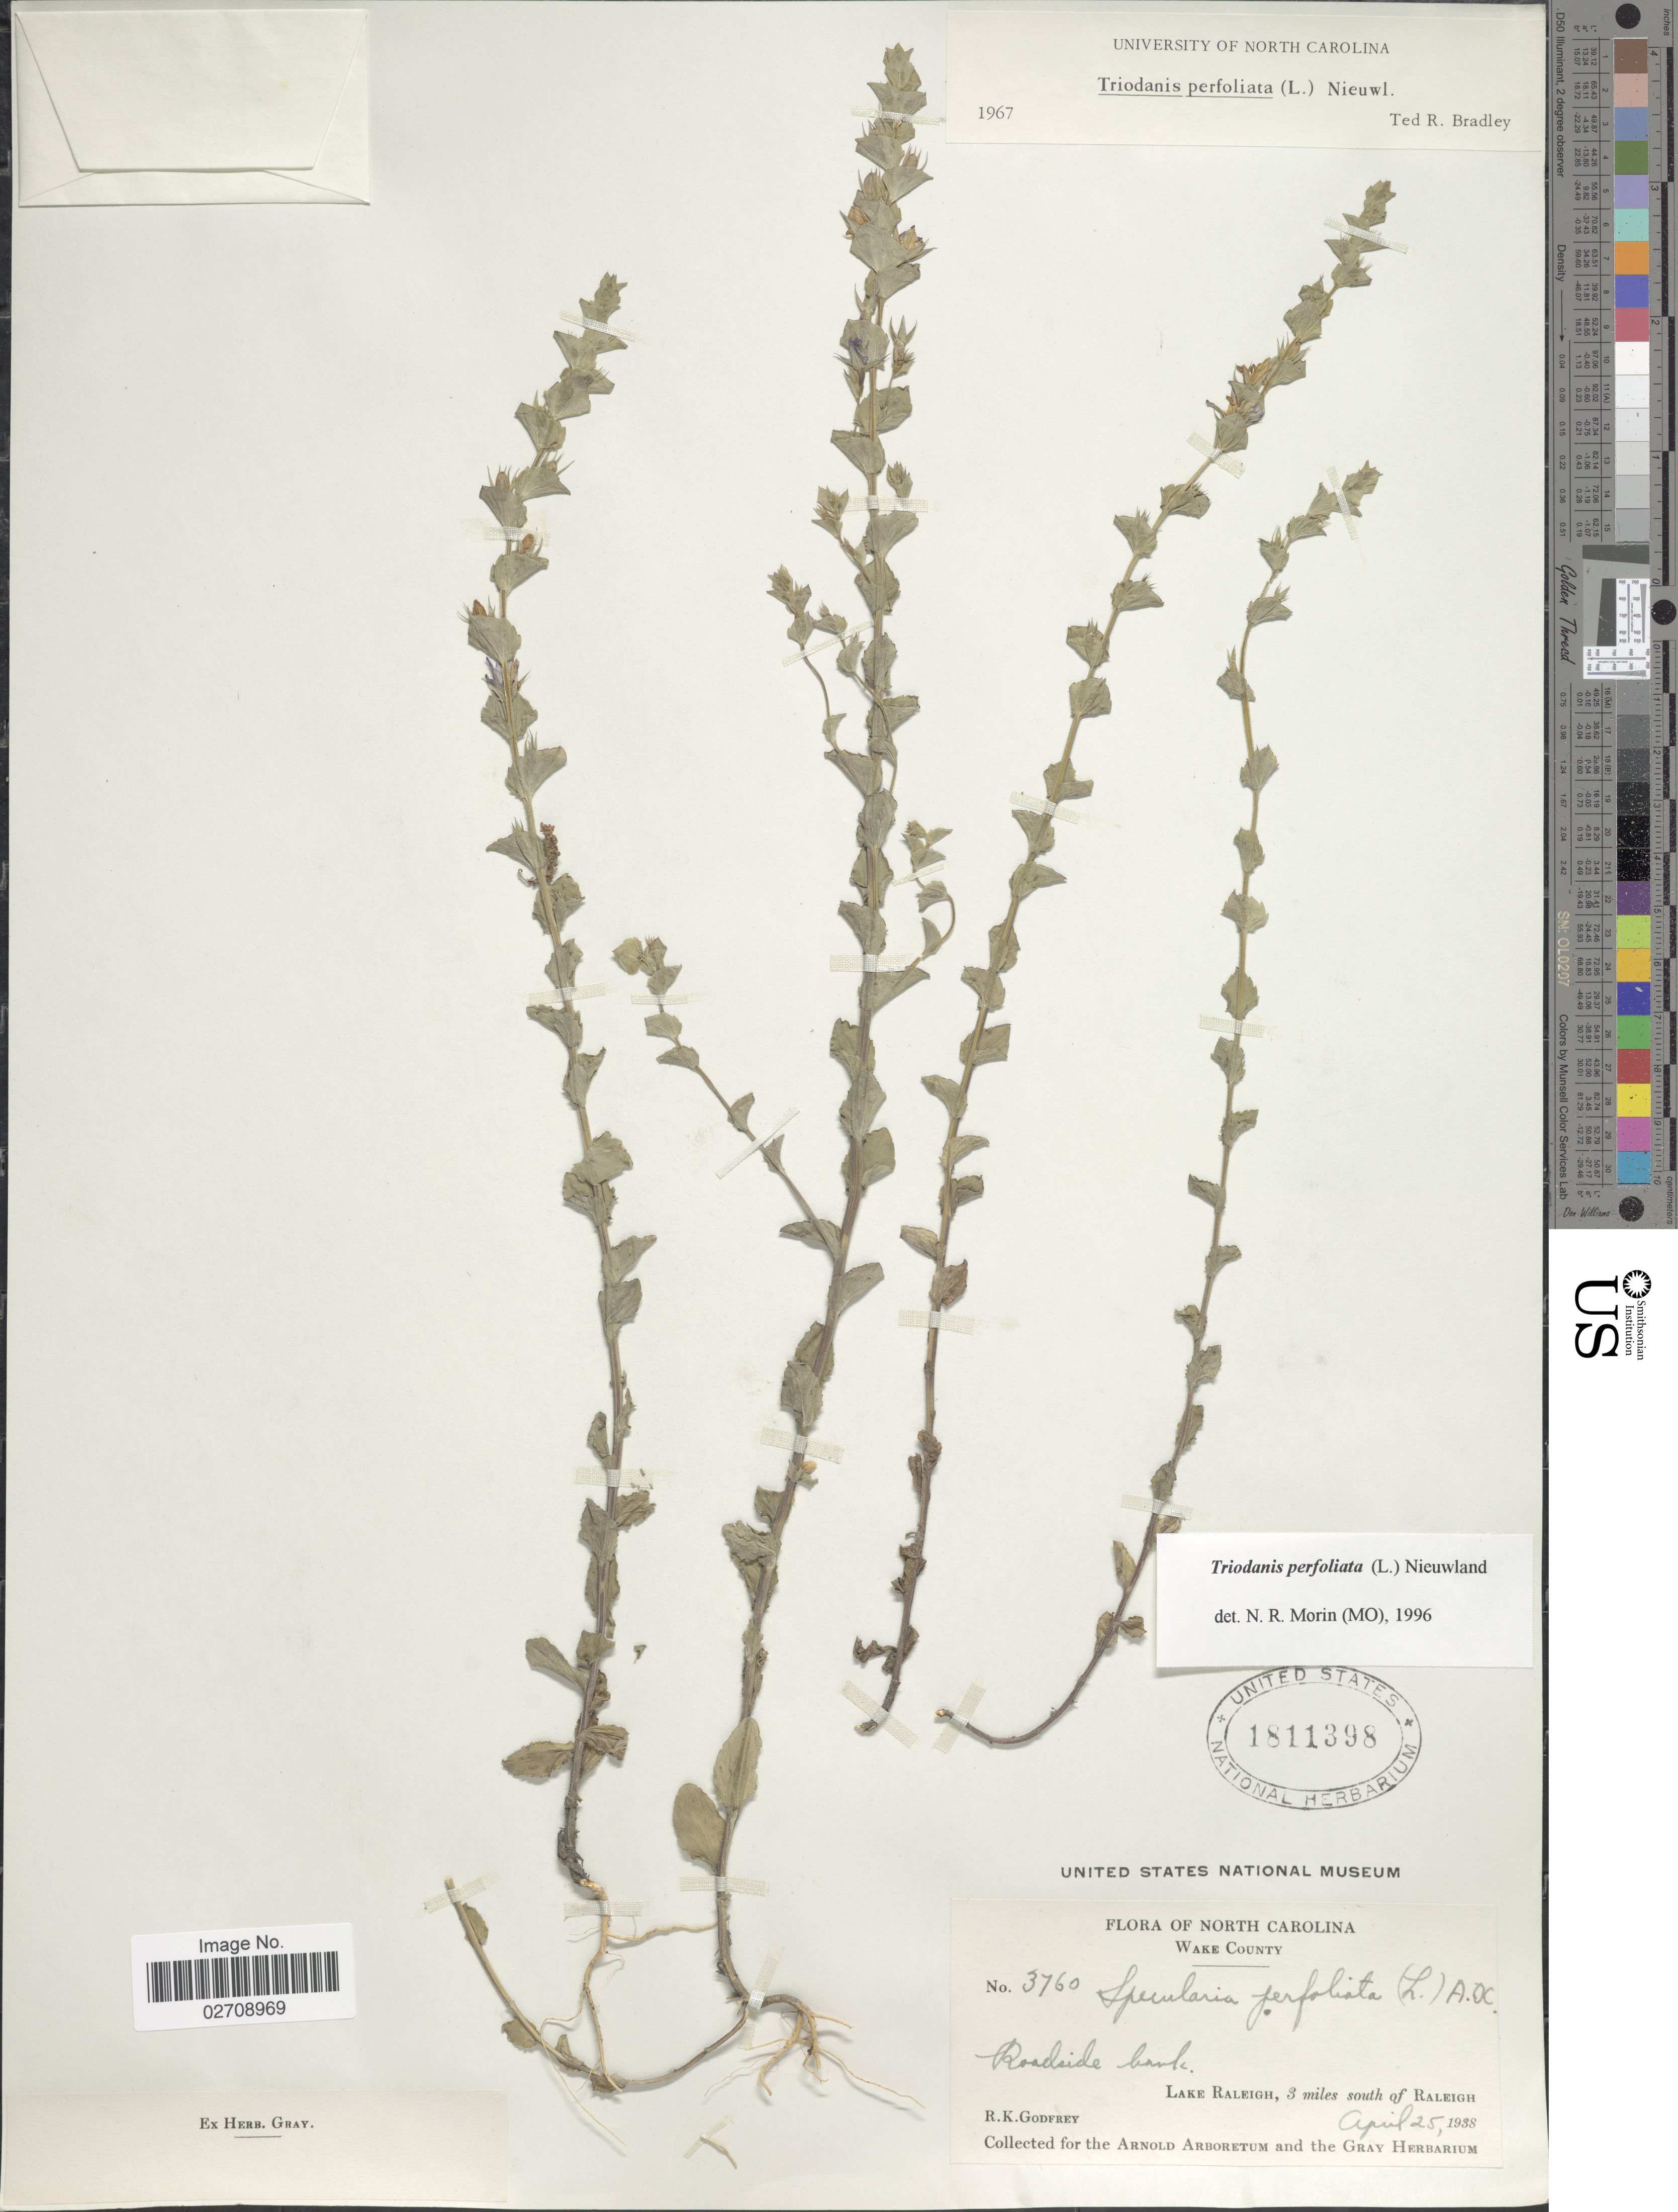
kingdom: Plantae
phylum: Tracheophyta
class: Magnoliopsida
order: Asterales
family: Campanulaceae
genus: Triodanis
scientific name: Triodanis perfoliata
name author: (L.) Nieuwl.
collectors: R. K. Godfrey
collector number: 3760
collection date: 1938-04-25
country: United States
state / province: North Carolina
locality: Wake County. Lake Raleigh, 3 miles south of Raleigh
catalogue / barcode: US 1811398